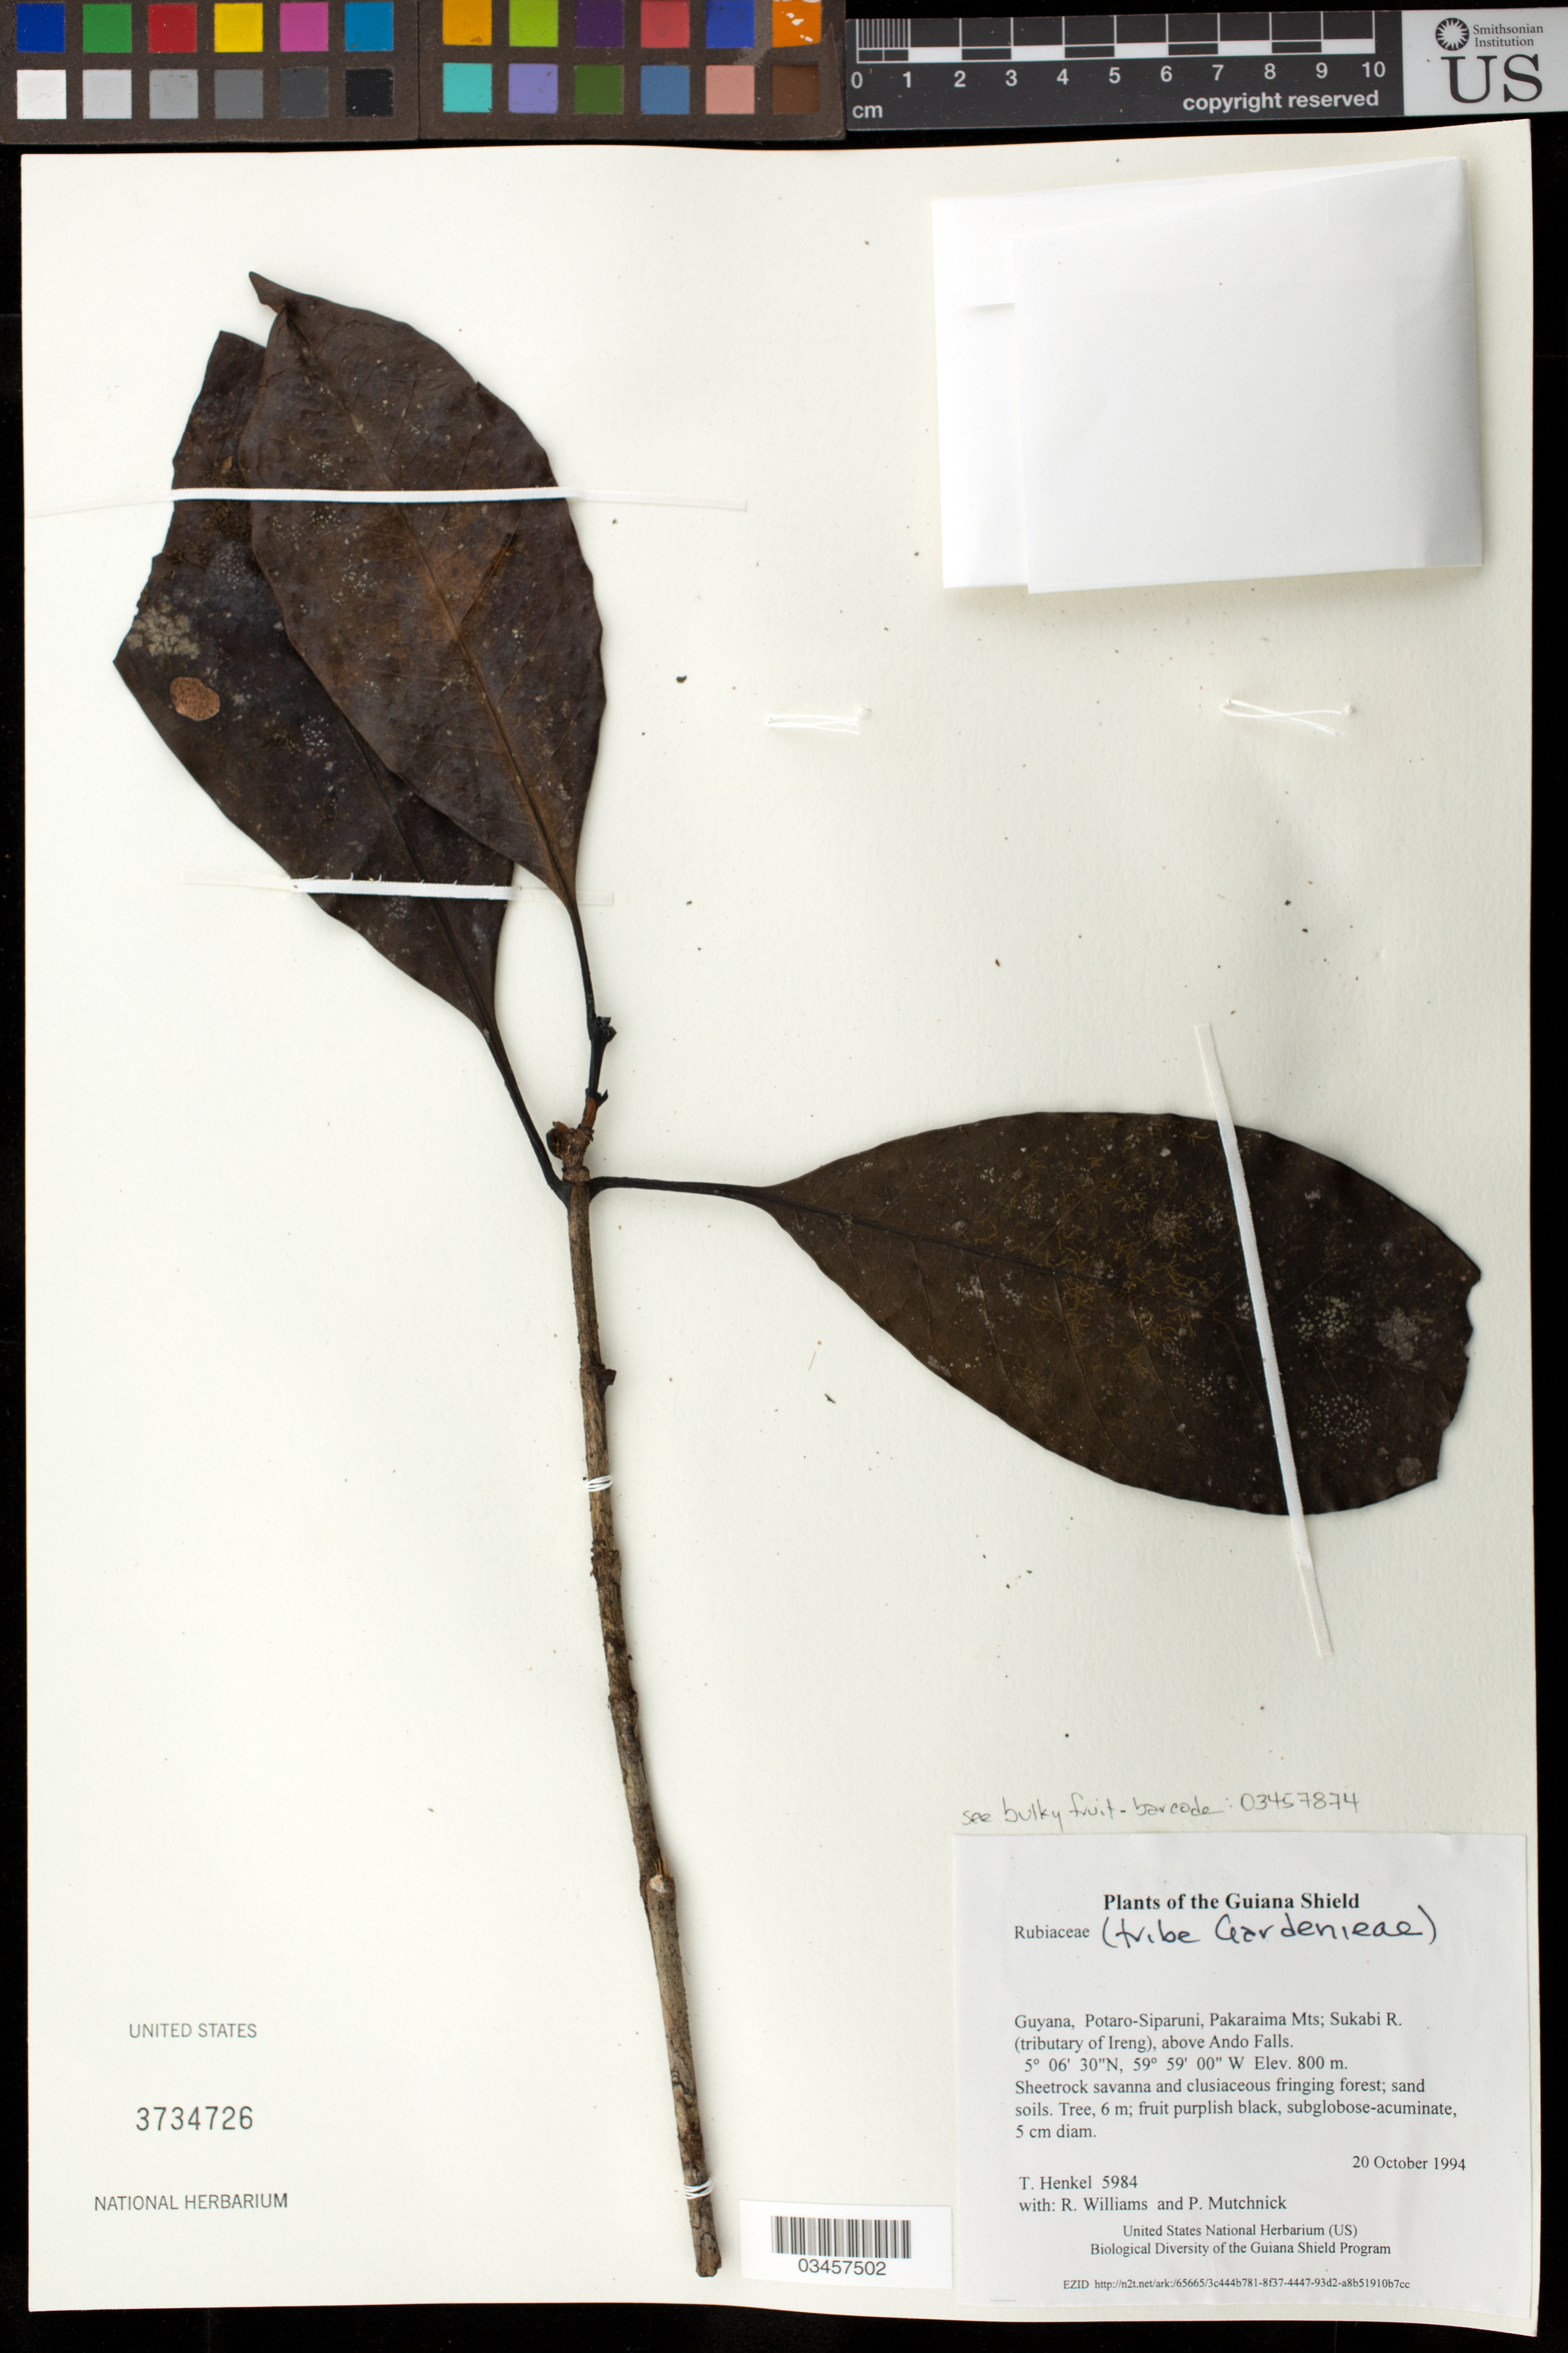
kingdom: Plantae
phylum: Tracheophyta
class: Magnoliopsida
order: Gentianales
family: Rubiaceae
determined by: Kirkbride, J. H.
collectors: T. Henkel, R. Williams & P. Mutchnick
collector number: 5984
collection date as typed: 20 October 1994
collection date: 1994-10-20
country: Guyana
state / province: Potaro-Siparuni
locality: Pakaraima Mts; Sukabi R. (tributary of Ireng), above Ando Falls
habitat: Sheetrock savanna and clusiaceous fringing forest; sand soils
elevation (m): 800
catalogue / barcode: US 3734726